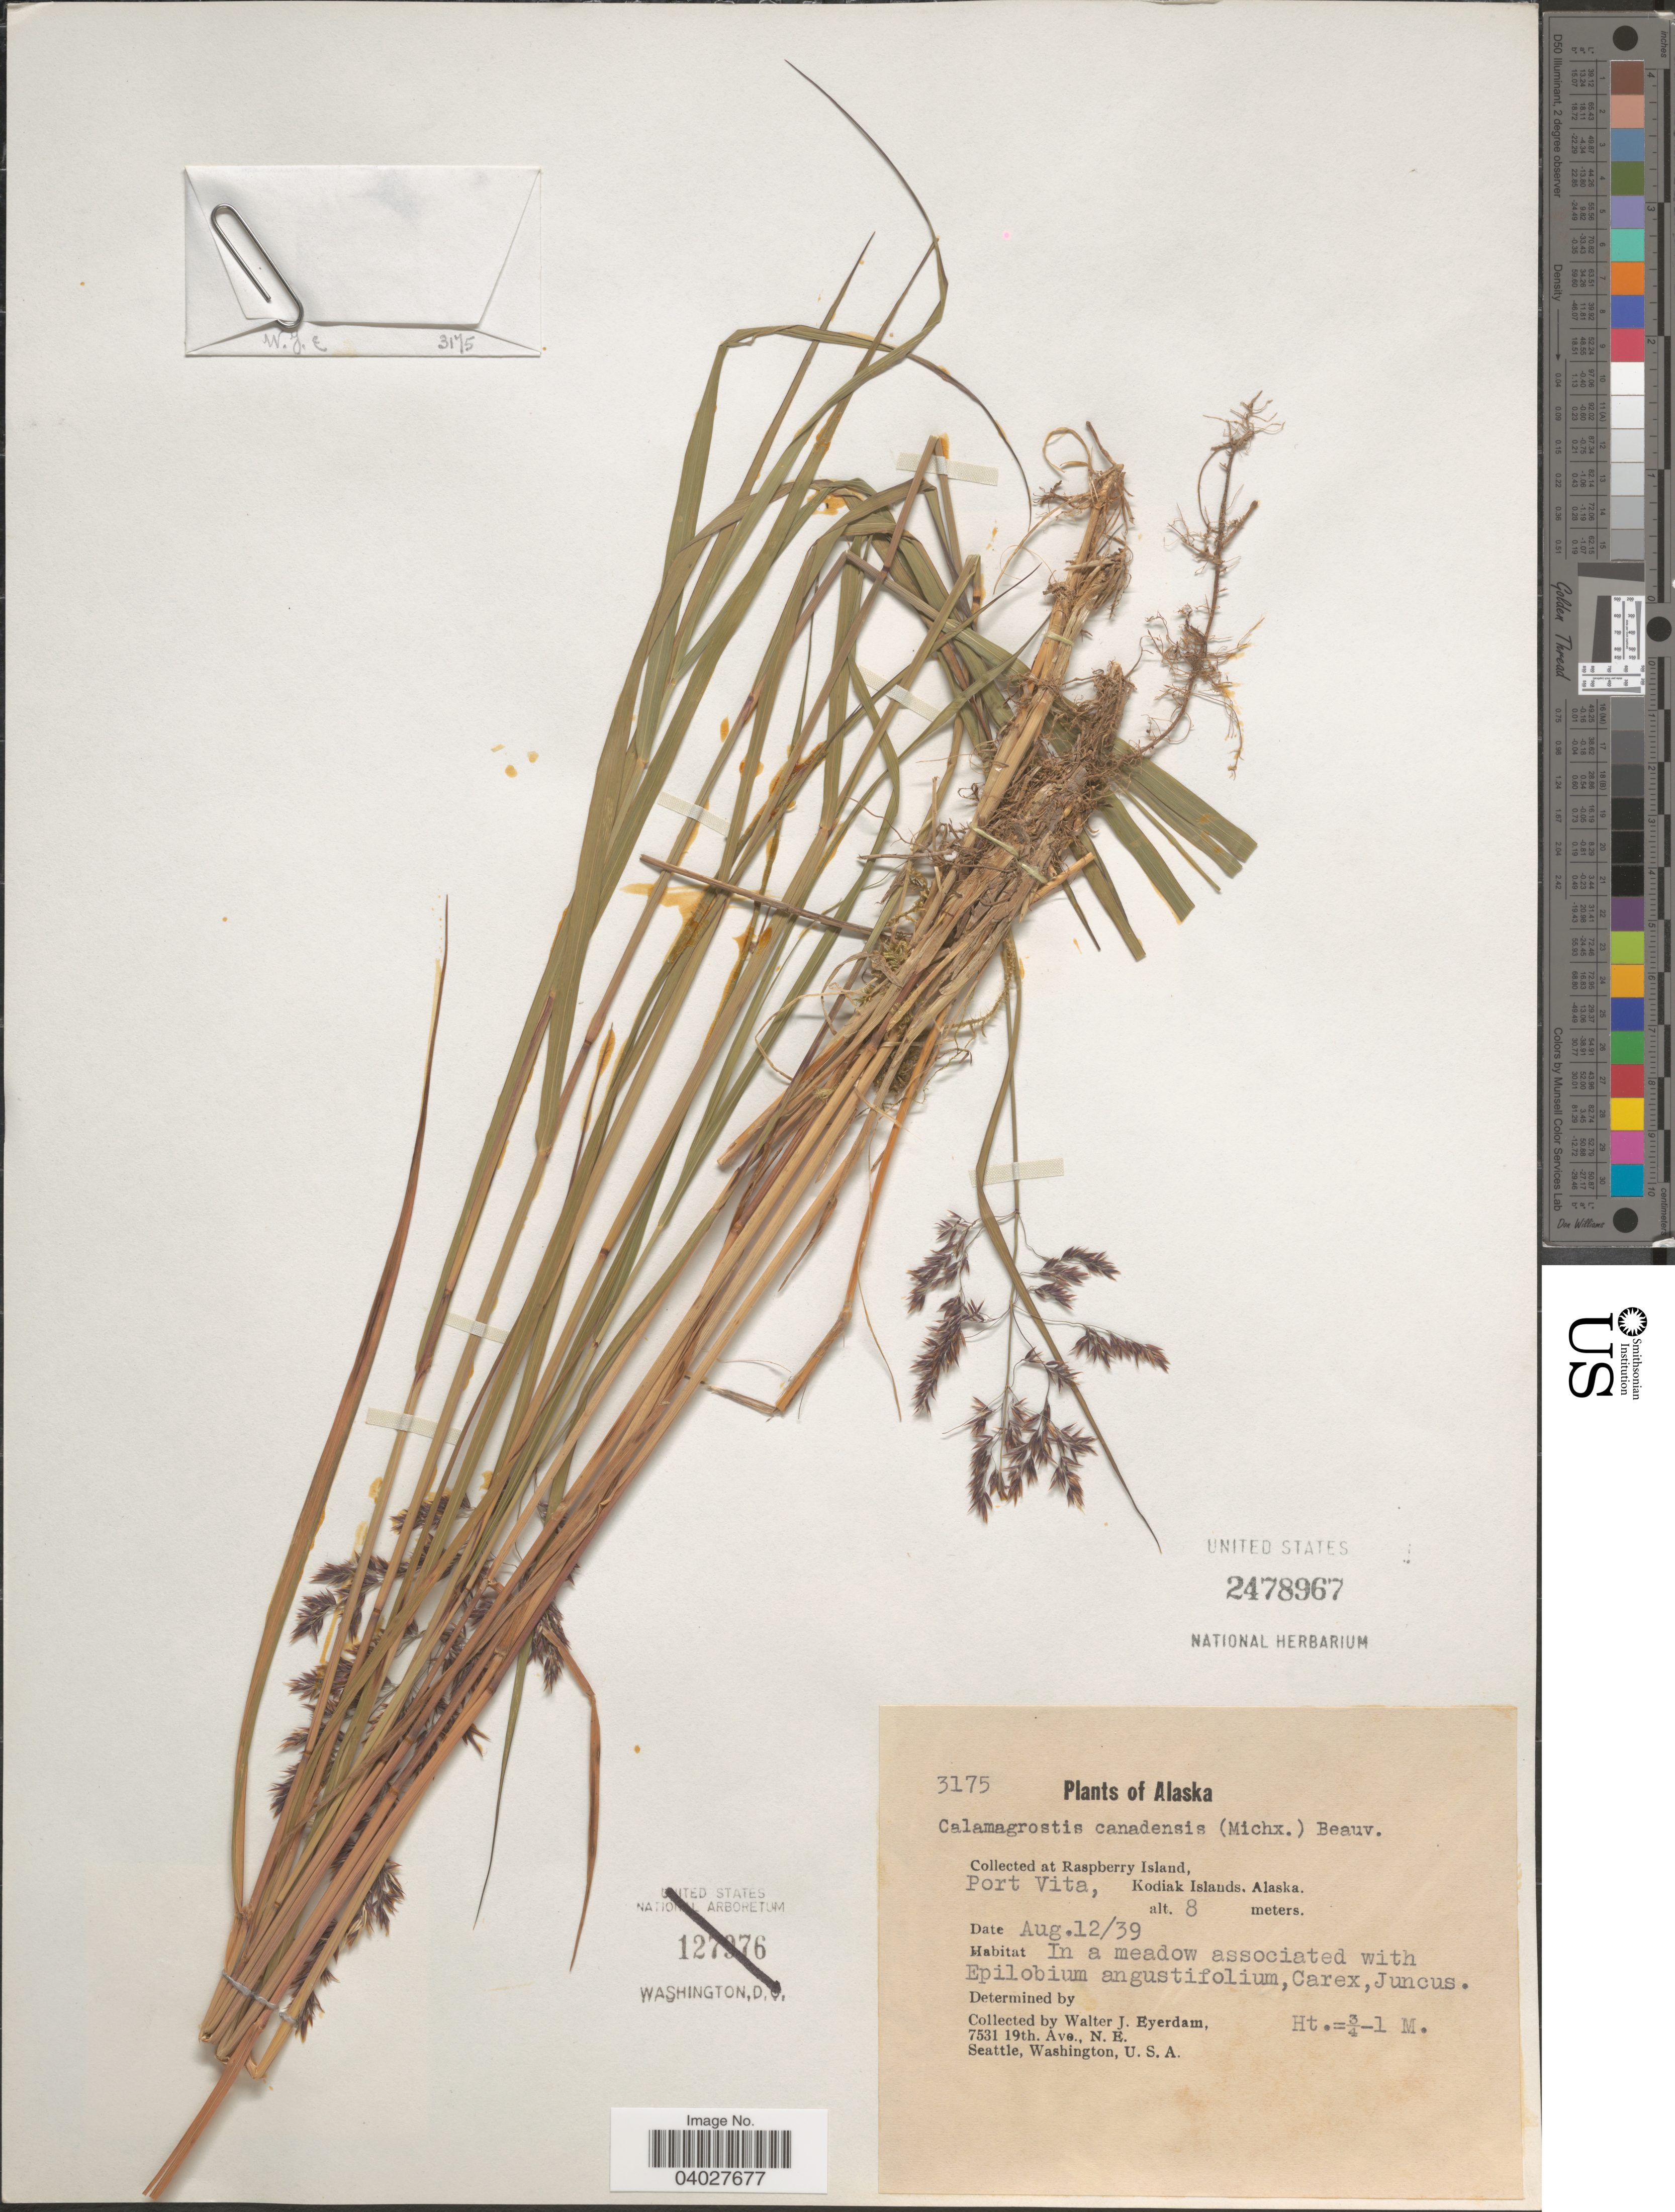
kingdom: Plantae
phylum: Tracheophyta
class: Liliopsida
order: Poales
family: Poaceae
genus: Calamagrostis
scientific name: Calamagrostis canadensis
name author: (Michx.) P. Beauv.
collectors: W. J. Eyerdam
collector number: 3175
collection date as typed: Transcribed d/m/y: 12/8/39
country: United States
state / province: Alaska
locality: Raspberry Island, Port Vita, Kodiak Islands.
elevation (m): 8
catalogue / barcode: US 2478967